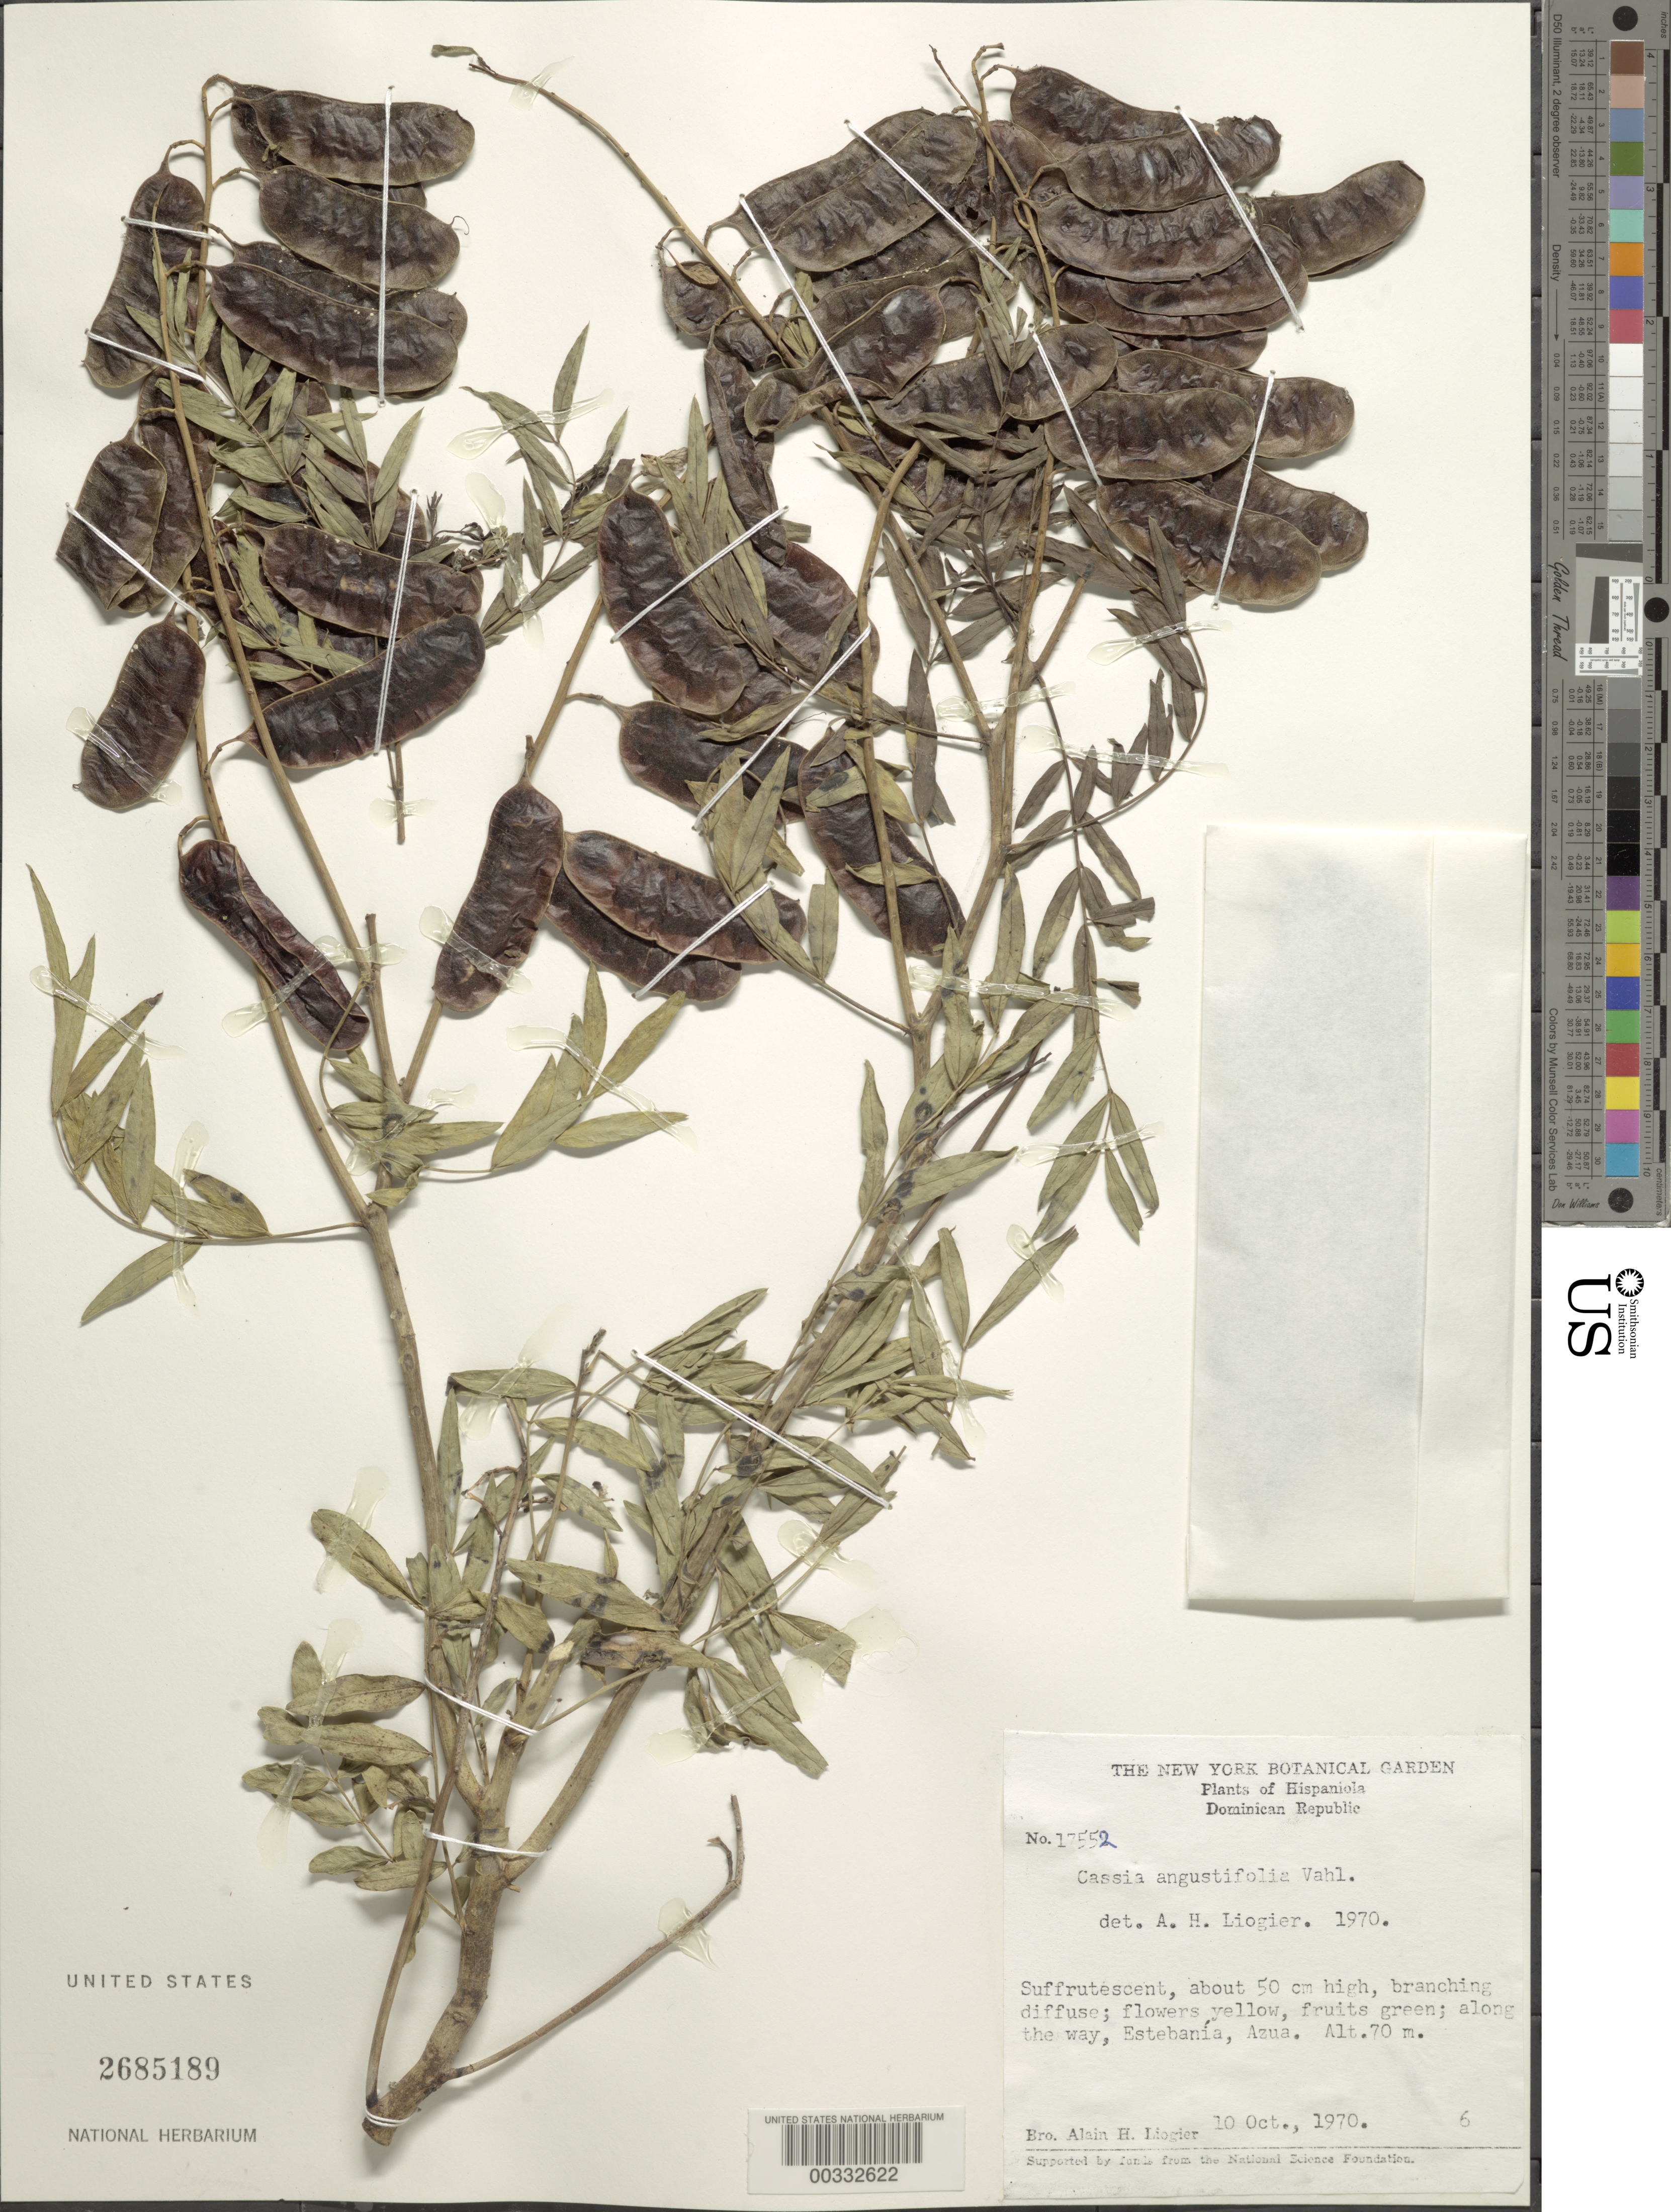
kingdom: Plantae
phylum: Tracheophyta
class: Magnoliopsida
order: Fabales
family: Fabaceae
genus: Senna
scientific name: Senna alexandrina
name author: Mill.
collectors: A. H. Liogier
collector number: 17552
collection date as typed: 10 Oct 1970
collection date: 1970-10-10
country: Dominican Republic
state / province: Azua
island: Hispaniola Island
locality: Along the way, estebania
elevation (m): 70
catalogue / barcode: US 2685189